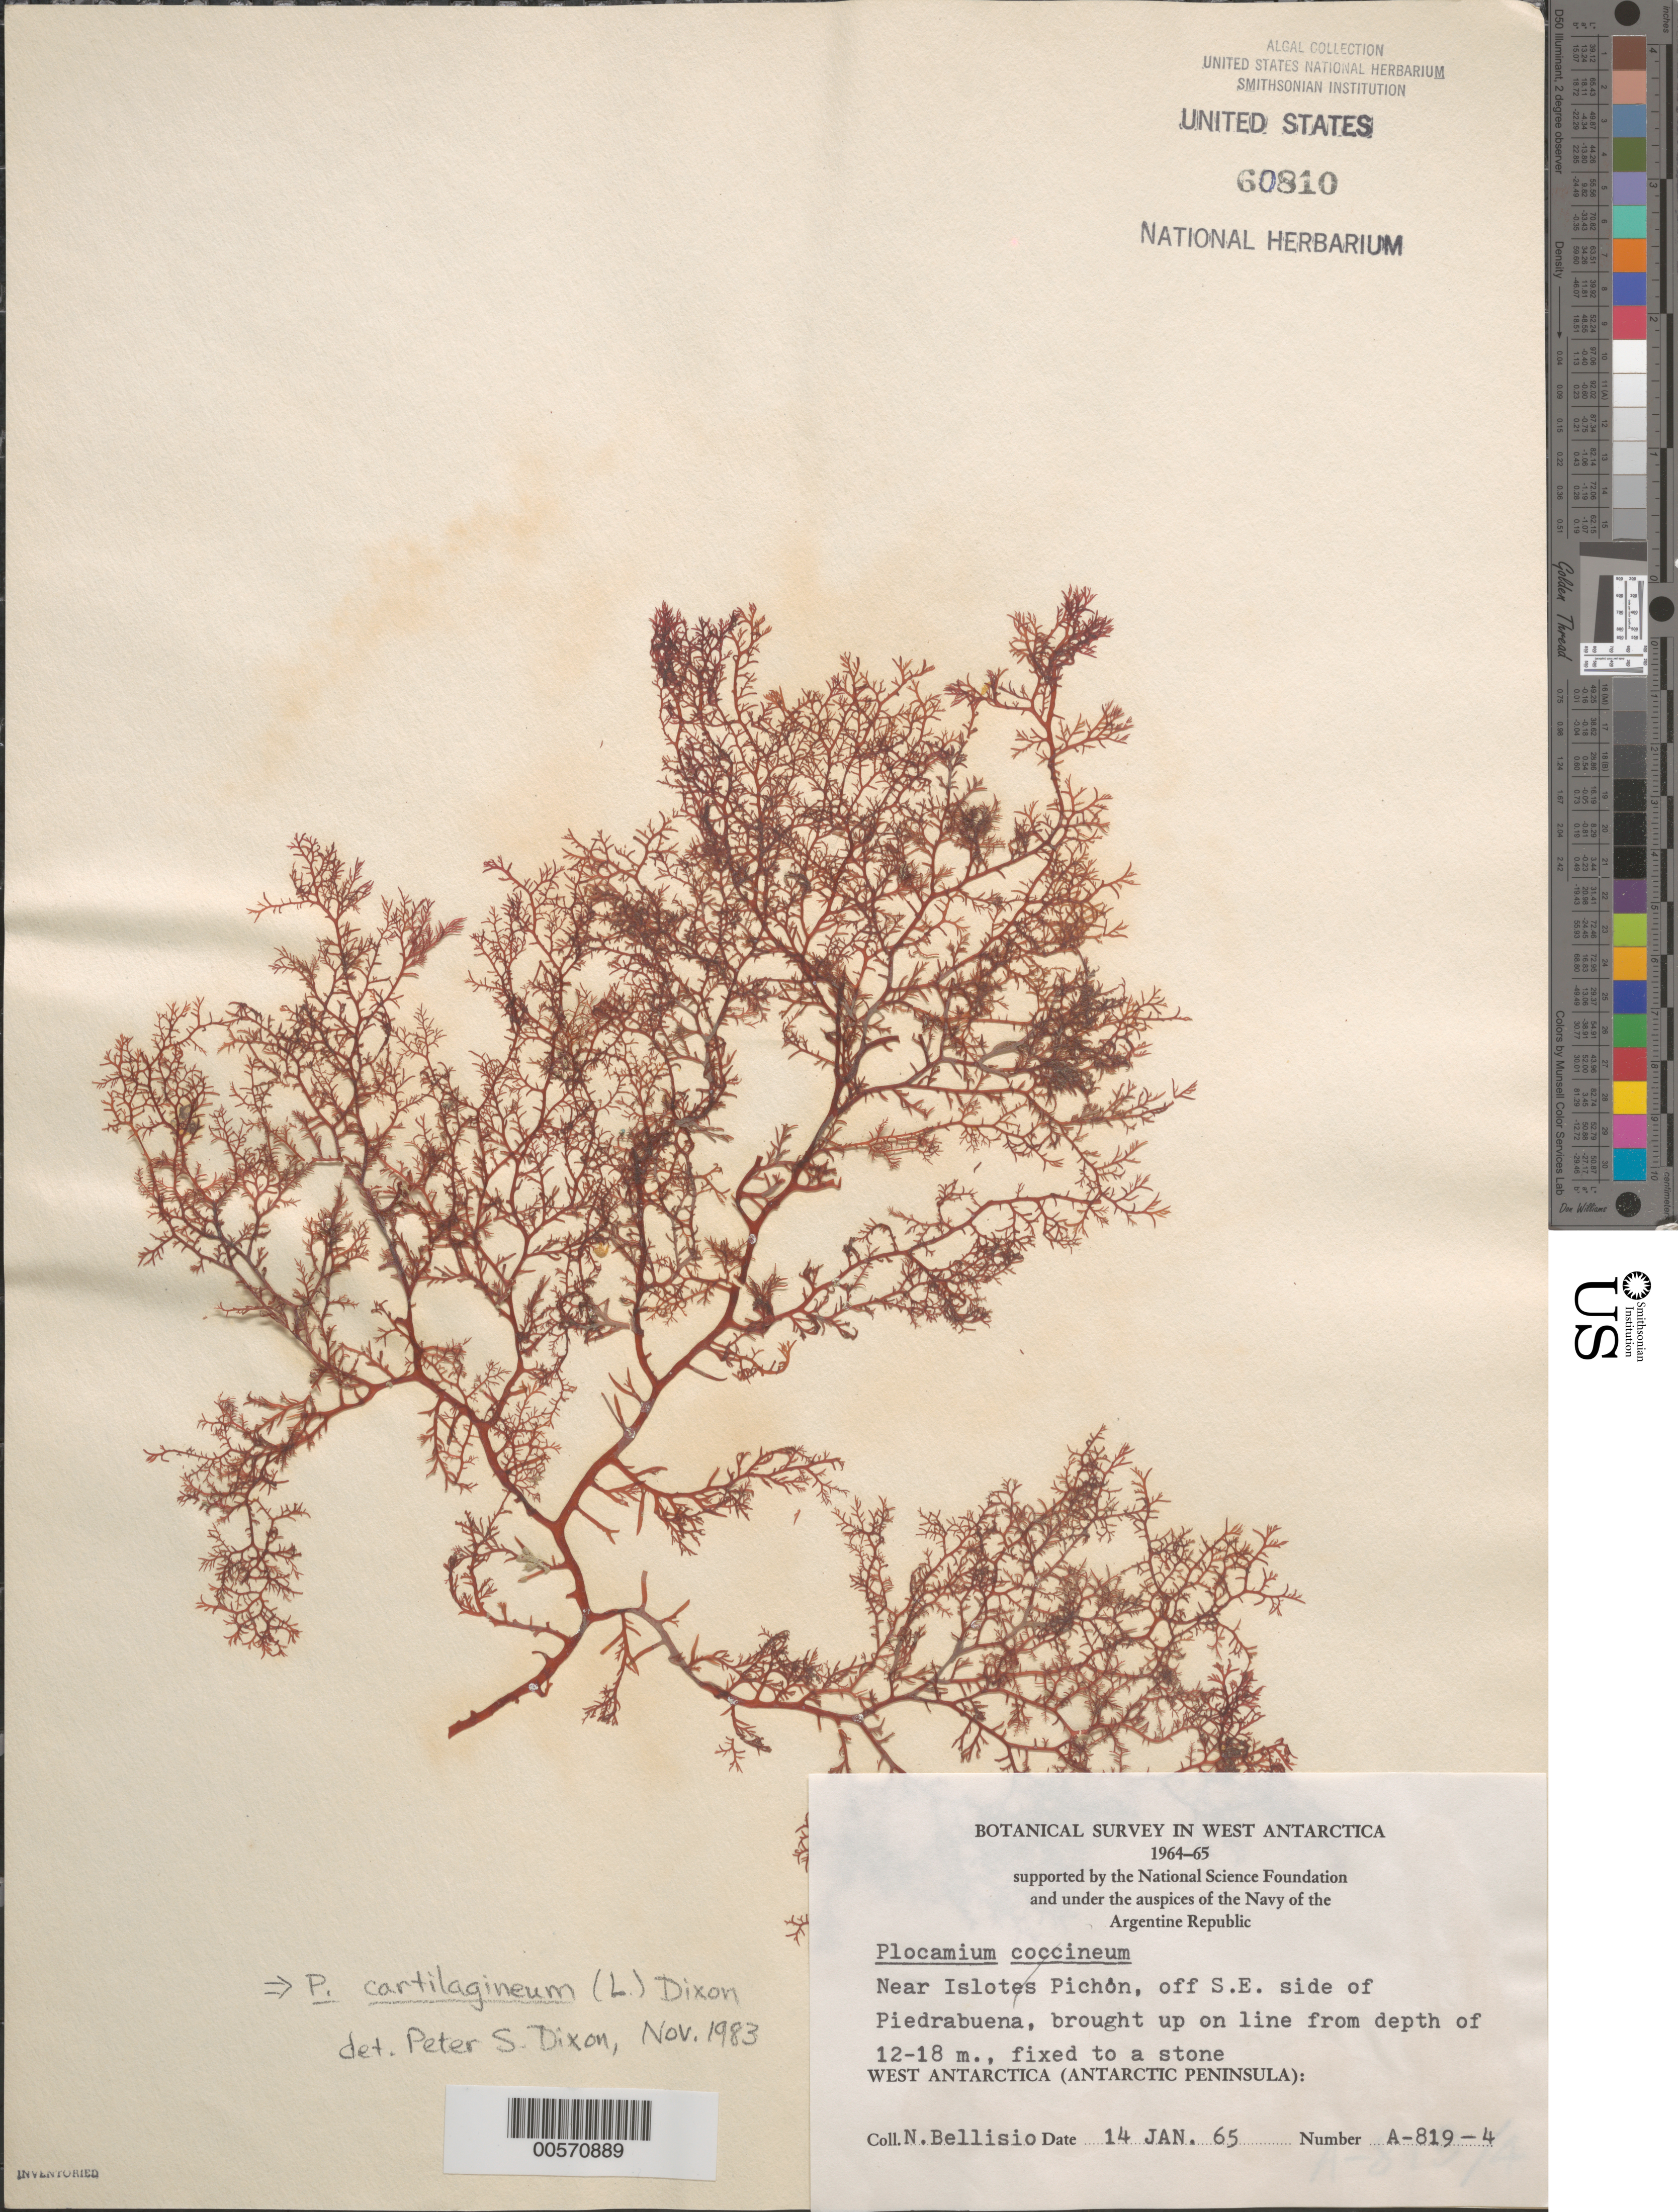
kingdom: Plantae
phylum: Rhodophyta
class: Florideophyceae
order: Plocamiales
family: Plocamiaceae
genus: Plocamium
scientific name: Plocamium cartilagineum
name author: (L.) P.S. Dixon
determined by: Dixon, P. S.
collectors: N. Bellisio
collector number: A-819-4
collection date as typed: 14 Jan 1965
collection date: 1965-01-14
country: Antarctica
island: Melchior Islands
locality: Off Eta Island, near Islotes Pichon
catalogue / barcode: US 60810